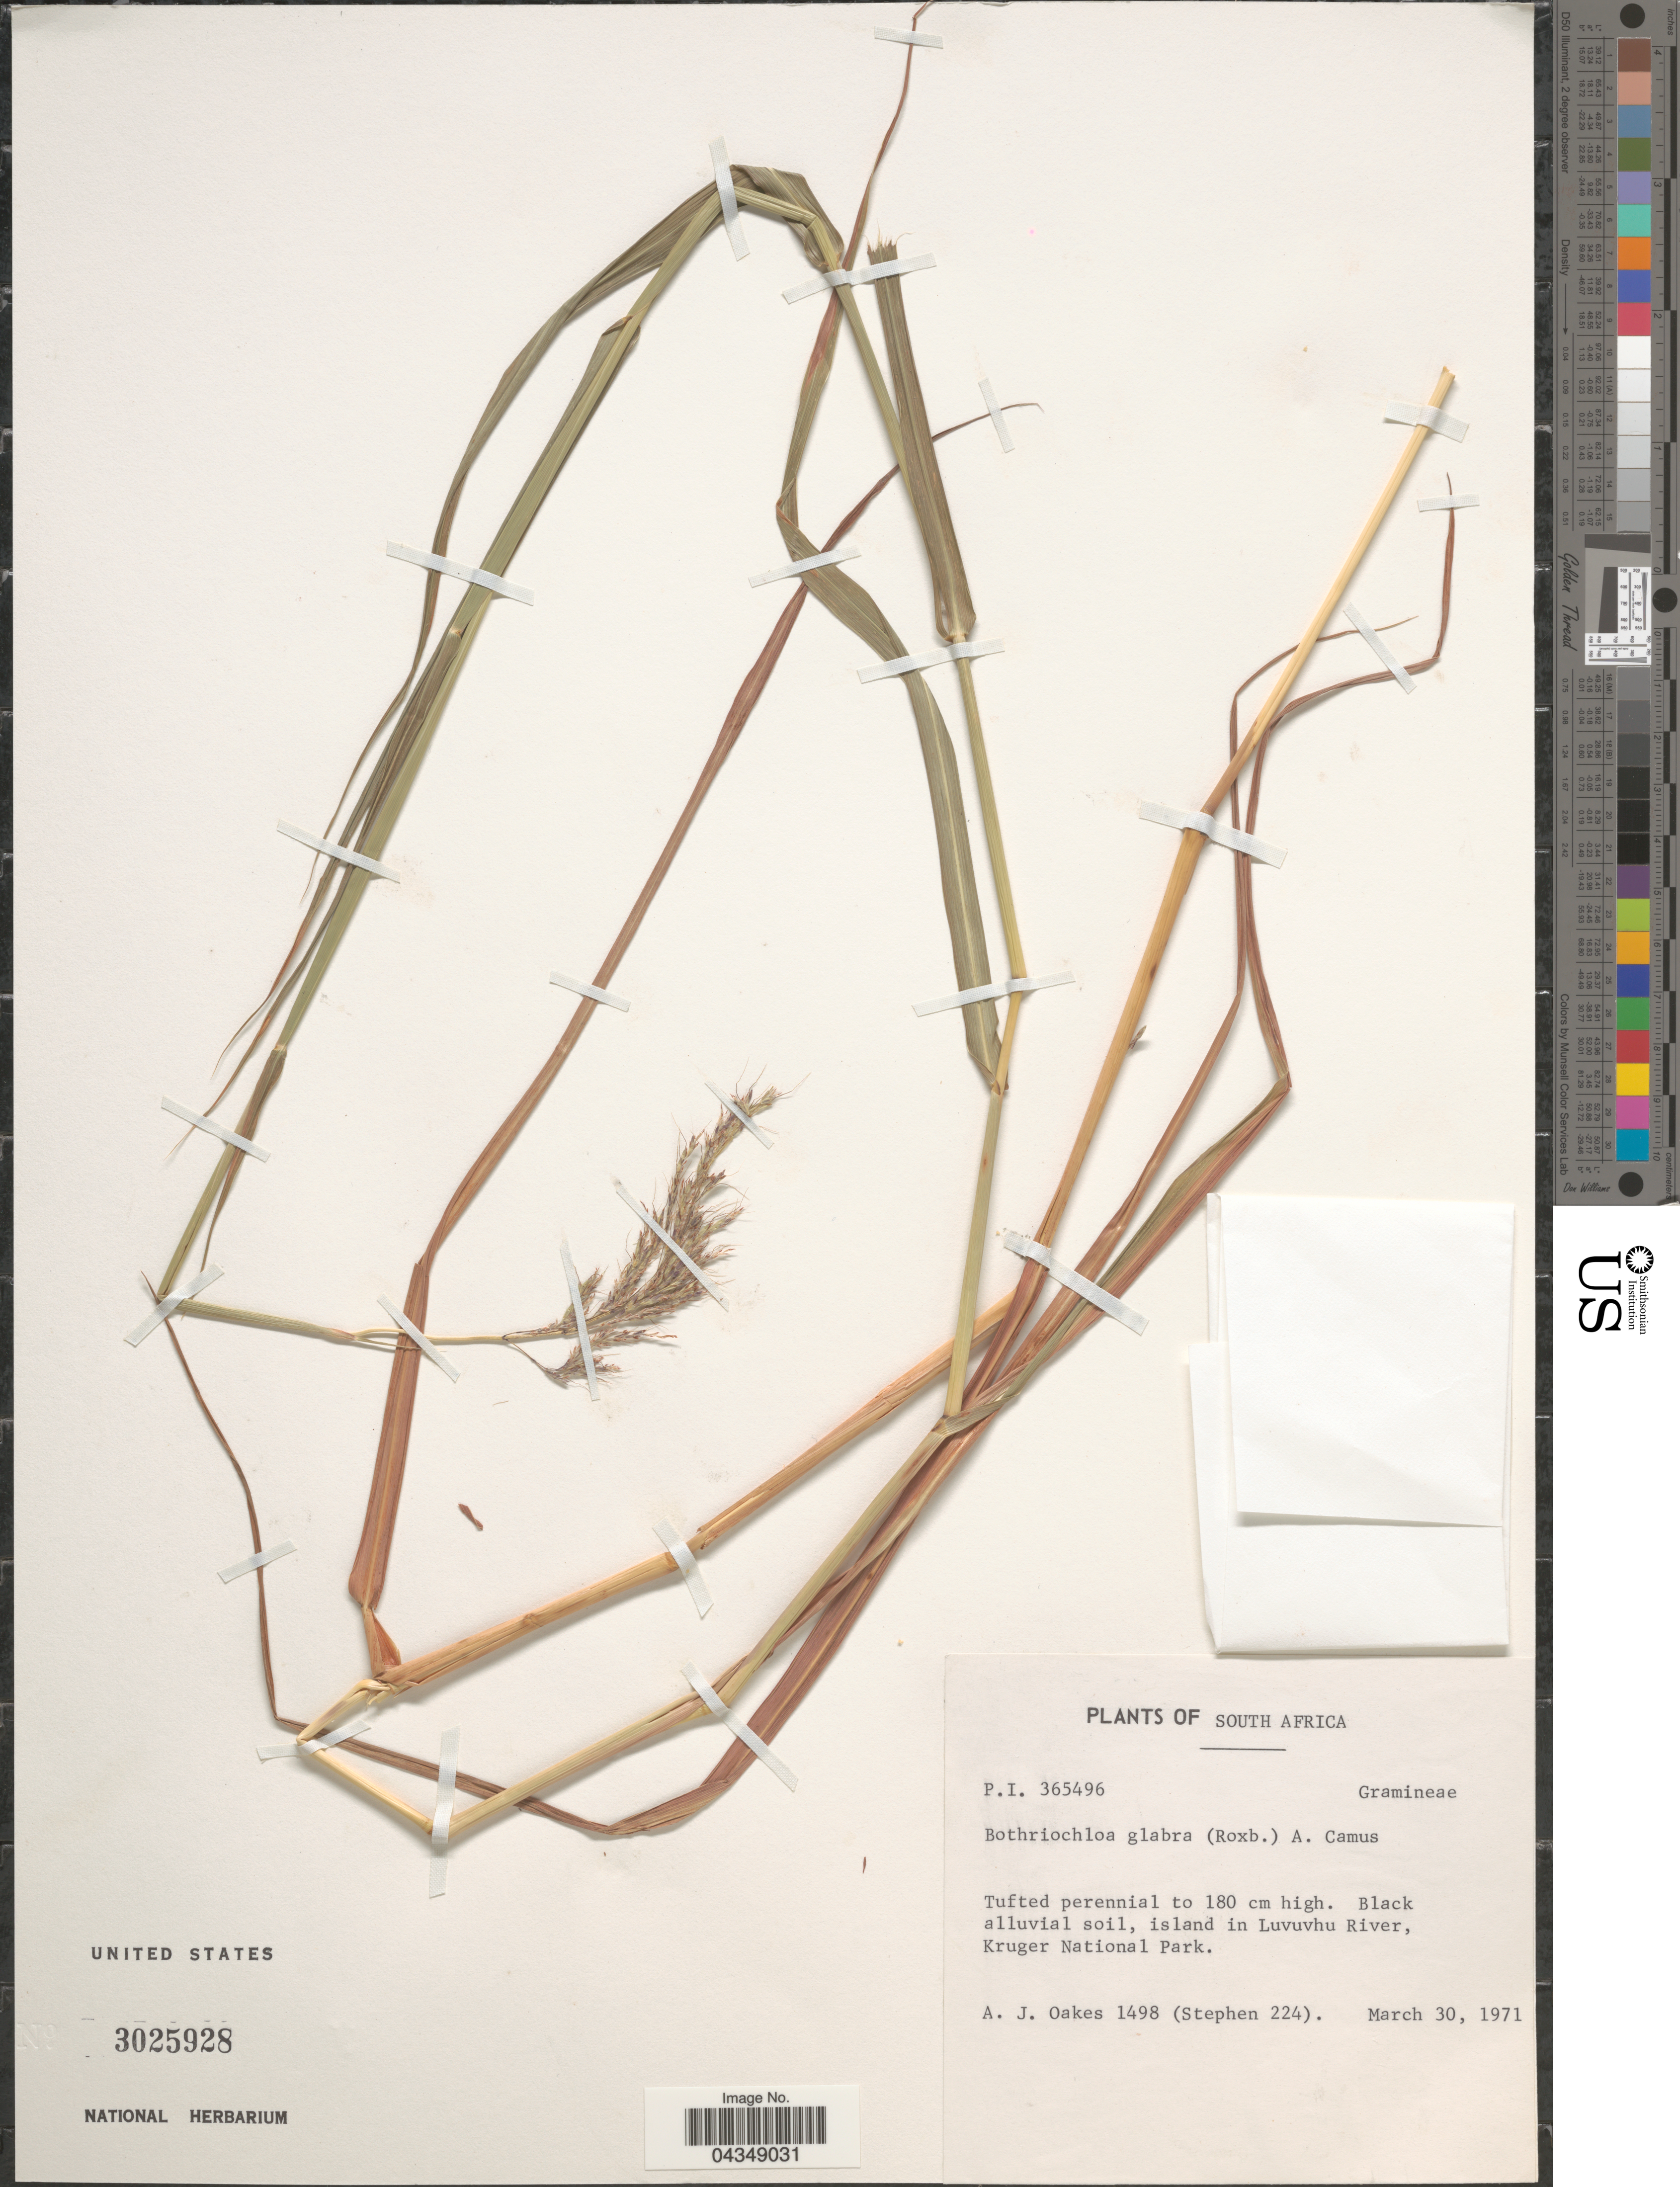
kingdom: Plantae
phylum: Tracheophyta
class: Liliopsida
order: Poales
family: Poaceae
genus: Bothriochloa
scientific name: Bothriochloa bladhii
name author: (Retz.) S.T. Blake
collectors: A. Oakes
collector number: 1498/224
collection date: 1971-03-30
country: South Africa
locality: Island in Luvuvhu River, Kruger National Park.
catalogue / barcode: US 3025928